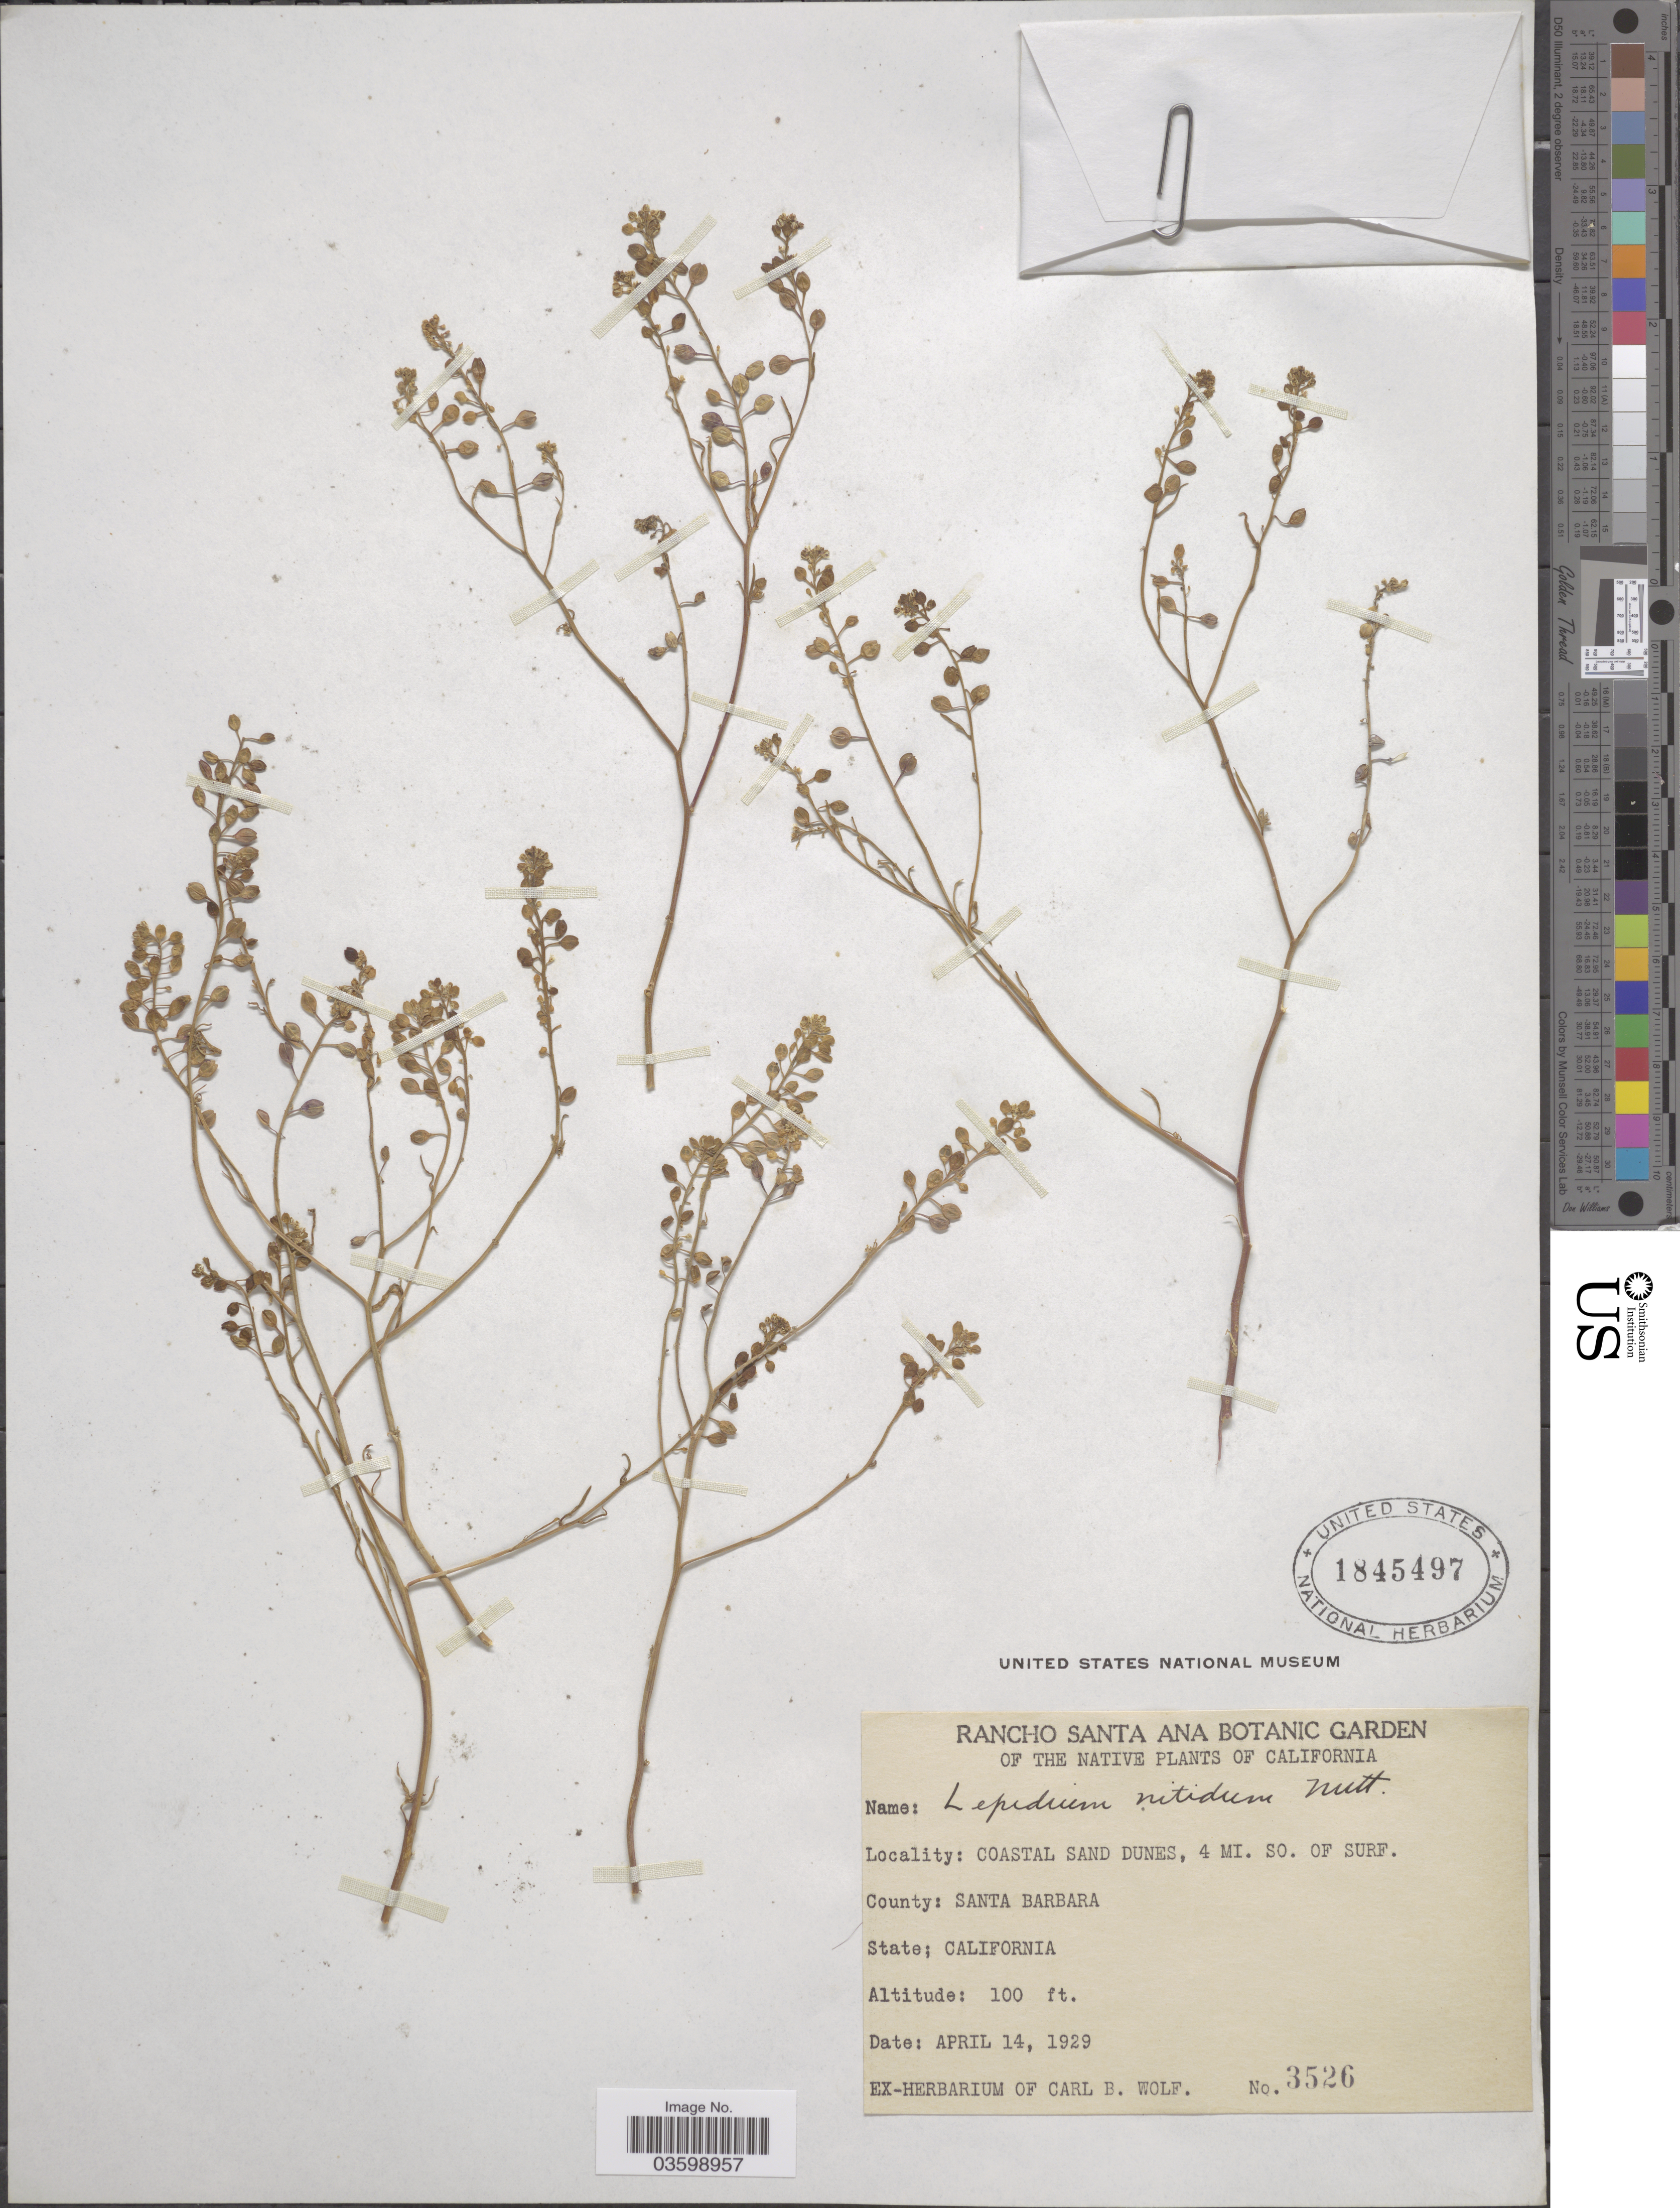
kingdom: Plantae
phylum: Tracheophyta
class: Magnoliopsida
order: Brassicales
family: Brassicaceae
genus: Lepidium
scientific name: Lepidium nitidum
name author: Nutt.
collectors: ex herb. Carl B. Wolf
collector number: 3526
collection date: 1929-04-14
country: United States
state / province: California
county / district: Santa Barbara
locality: Coastal sand dunes, 4 mi. So. of Surf. County: Santa Barbara.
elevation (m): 30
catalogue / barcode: US 1845497